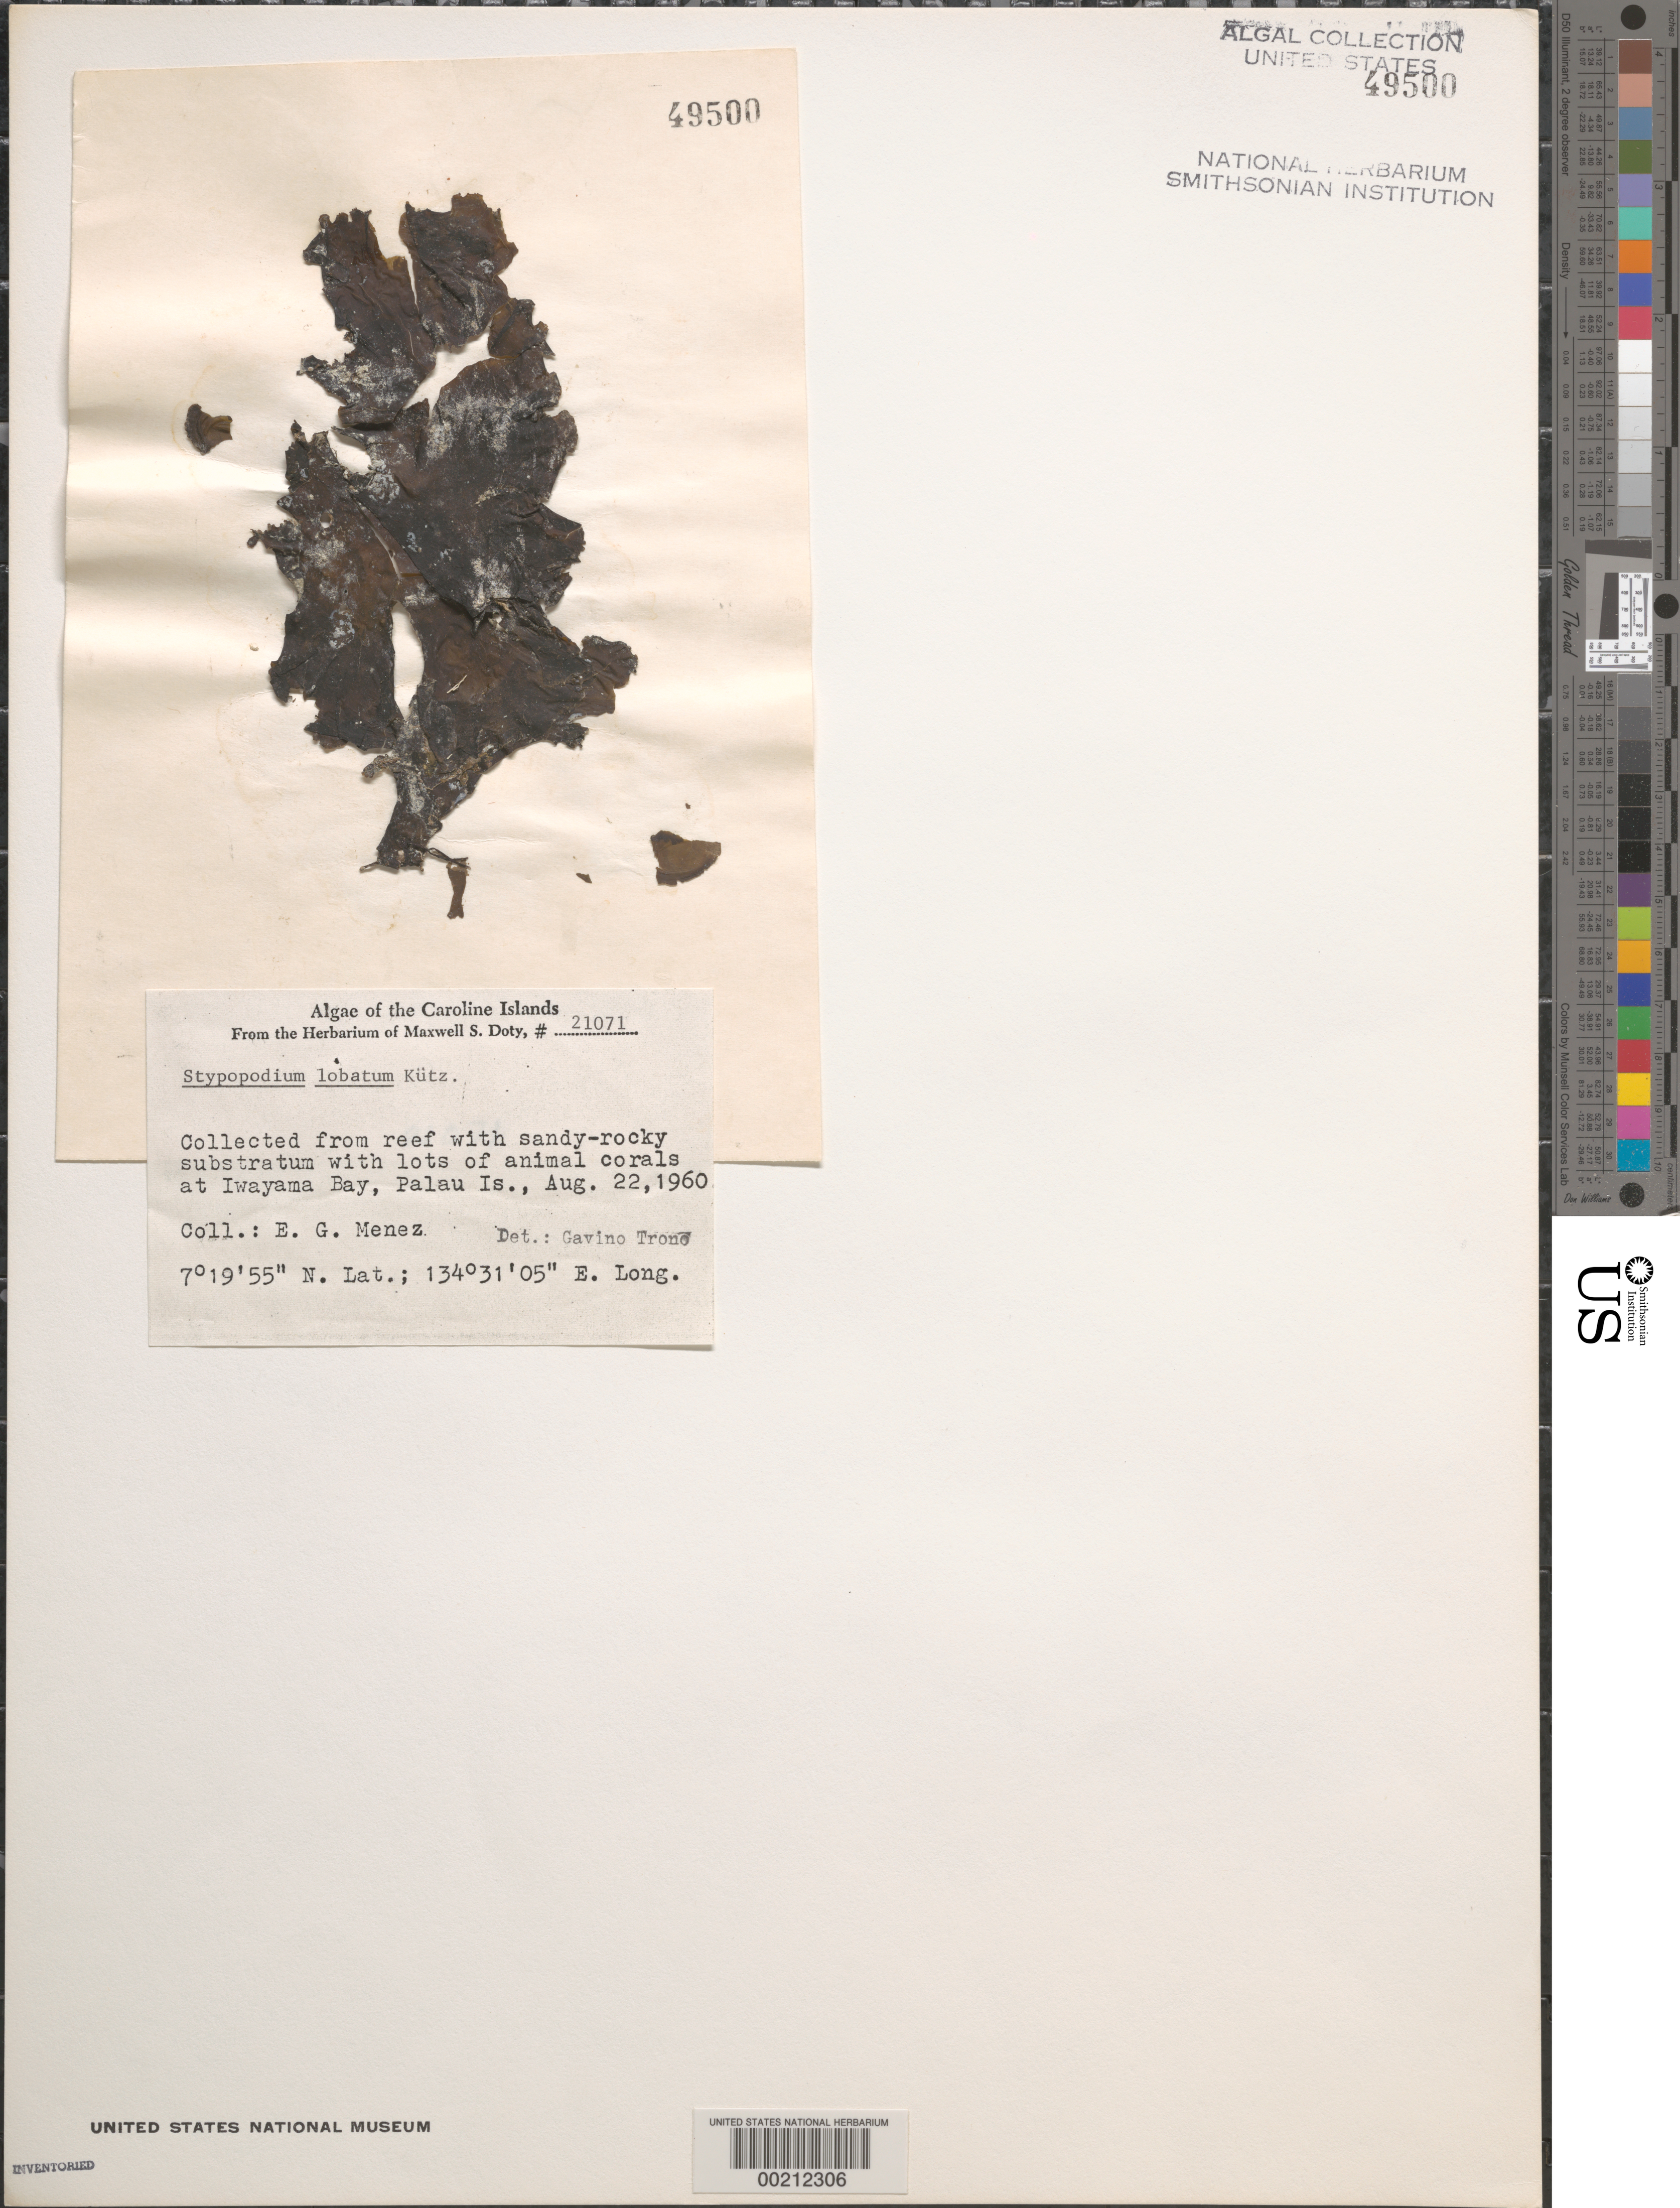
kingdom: Chromista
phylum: Ochrophyta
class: Phaeophyceae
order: Dictyotales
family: Dictyotaceae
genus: Stypopodium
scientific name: Stypopodium zonale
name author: (J.V.Lamouroux) Papenf.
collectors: Meñez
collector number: MSD 21071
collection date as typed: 22 Aug 1960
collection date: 1960-08-22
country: Palau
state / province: Koror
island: Oreor (Koror)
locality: Iwayama Bay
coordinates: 7 19' 55" N, 134 31' 05" E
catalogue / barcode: US 49500